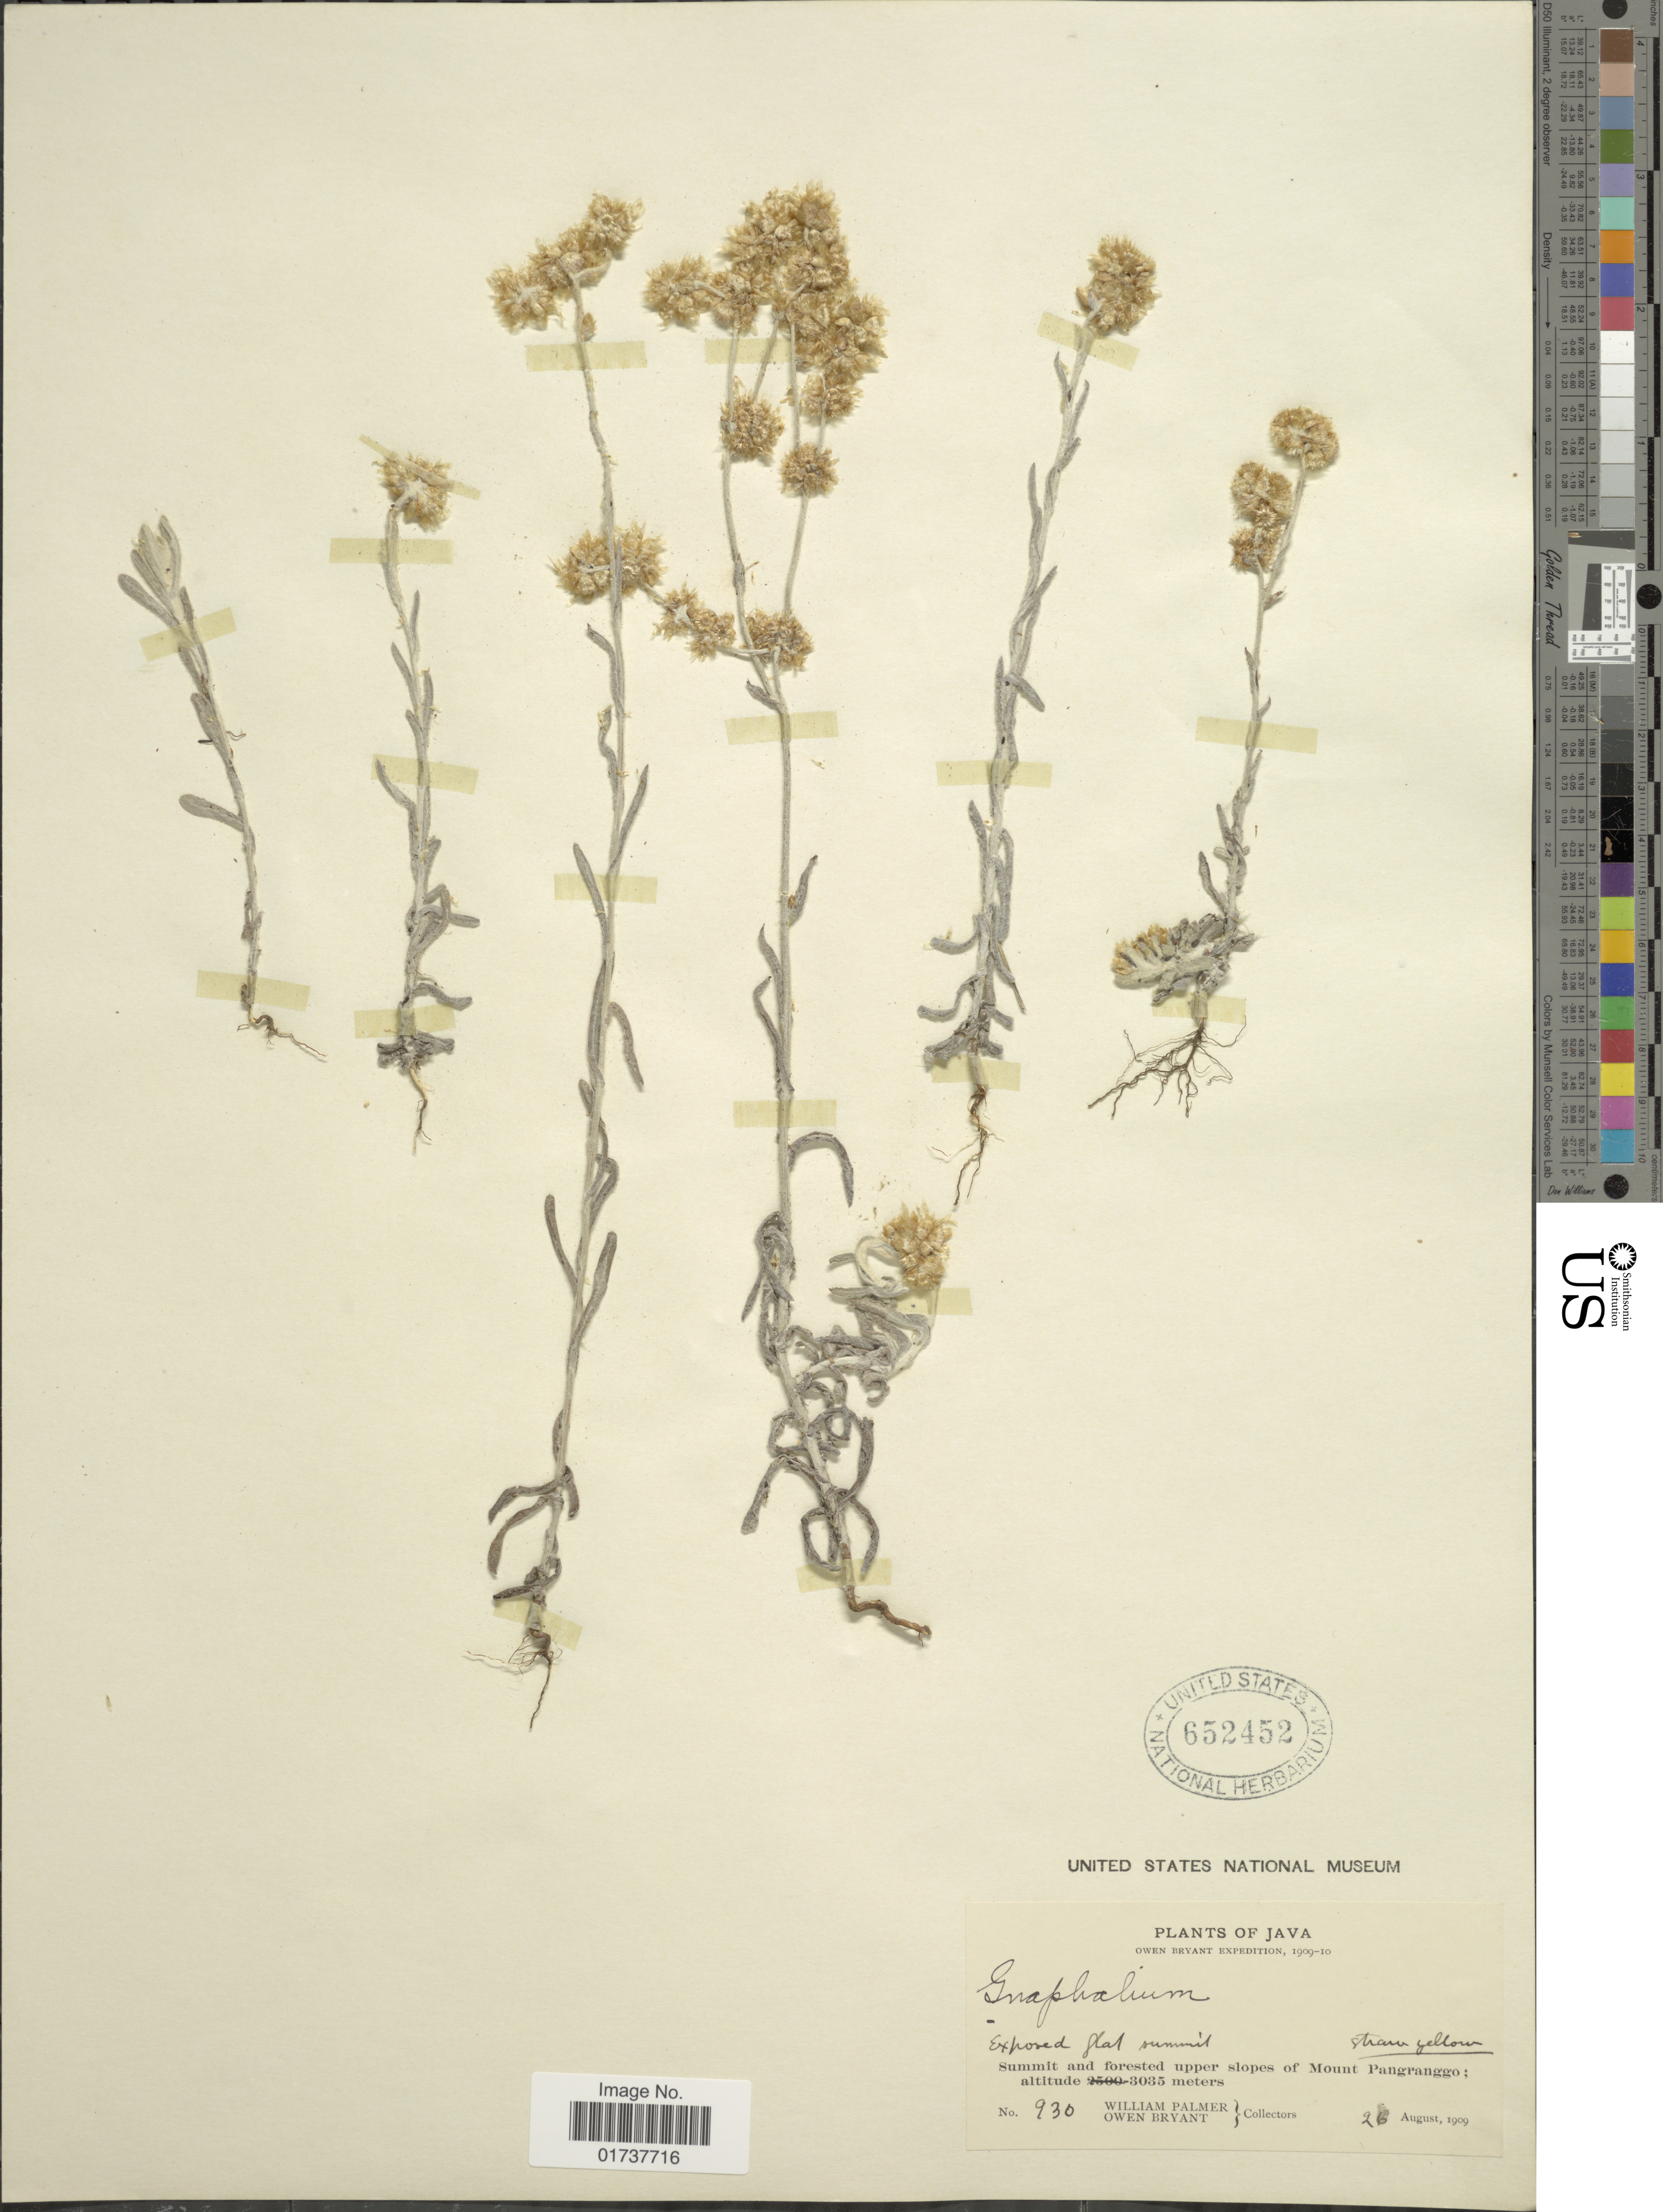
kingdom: Plantae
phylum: Tracheophyta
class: Magnoliopsida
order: Asterales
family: Asteraceae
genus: Gnaphalium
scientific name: Gnaphalium sp.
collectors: W. Palmer & O. Bryant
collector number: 930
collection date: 1909-08-26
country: Indonesia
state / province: Java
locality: Summit and forested upper slopes of Mount Pangranggo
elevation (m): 3035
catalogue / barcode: US 652452